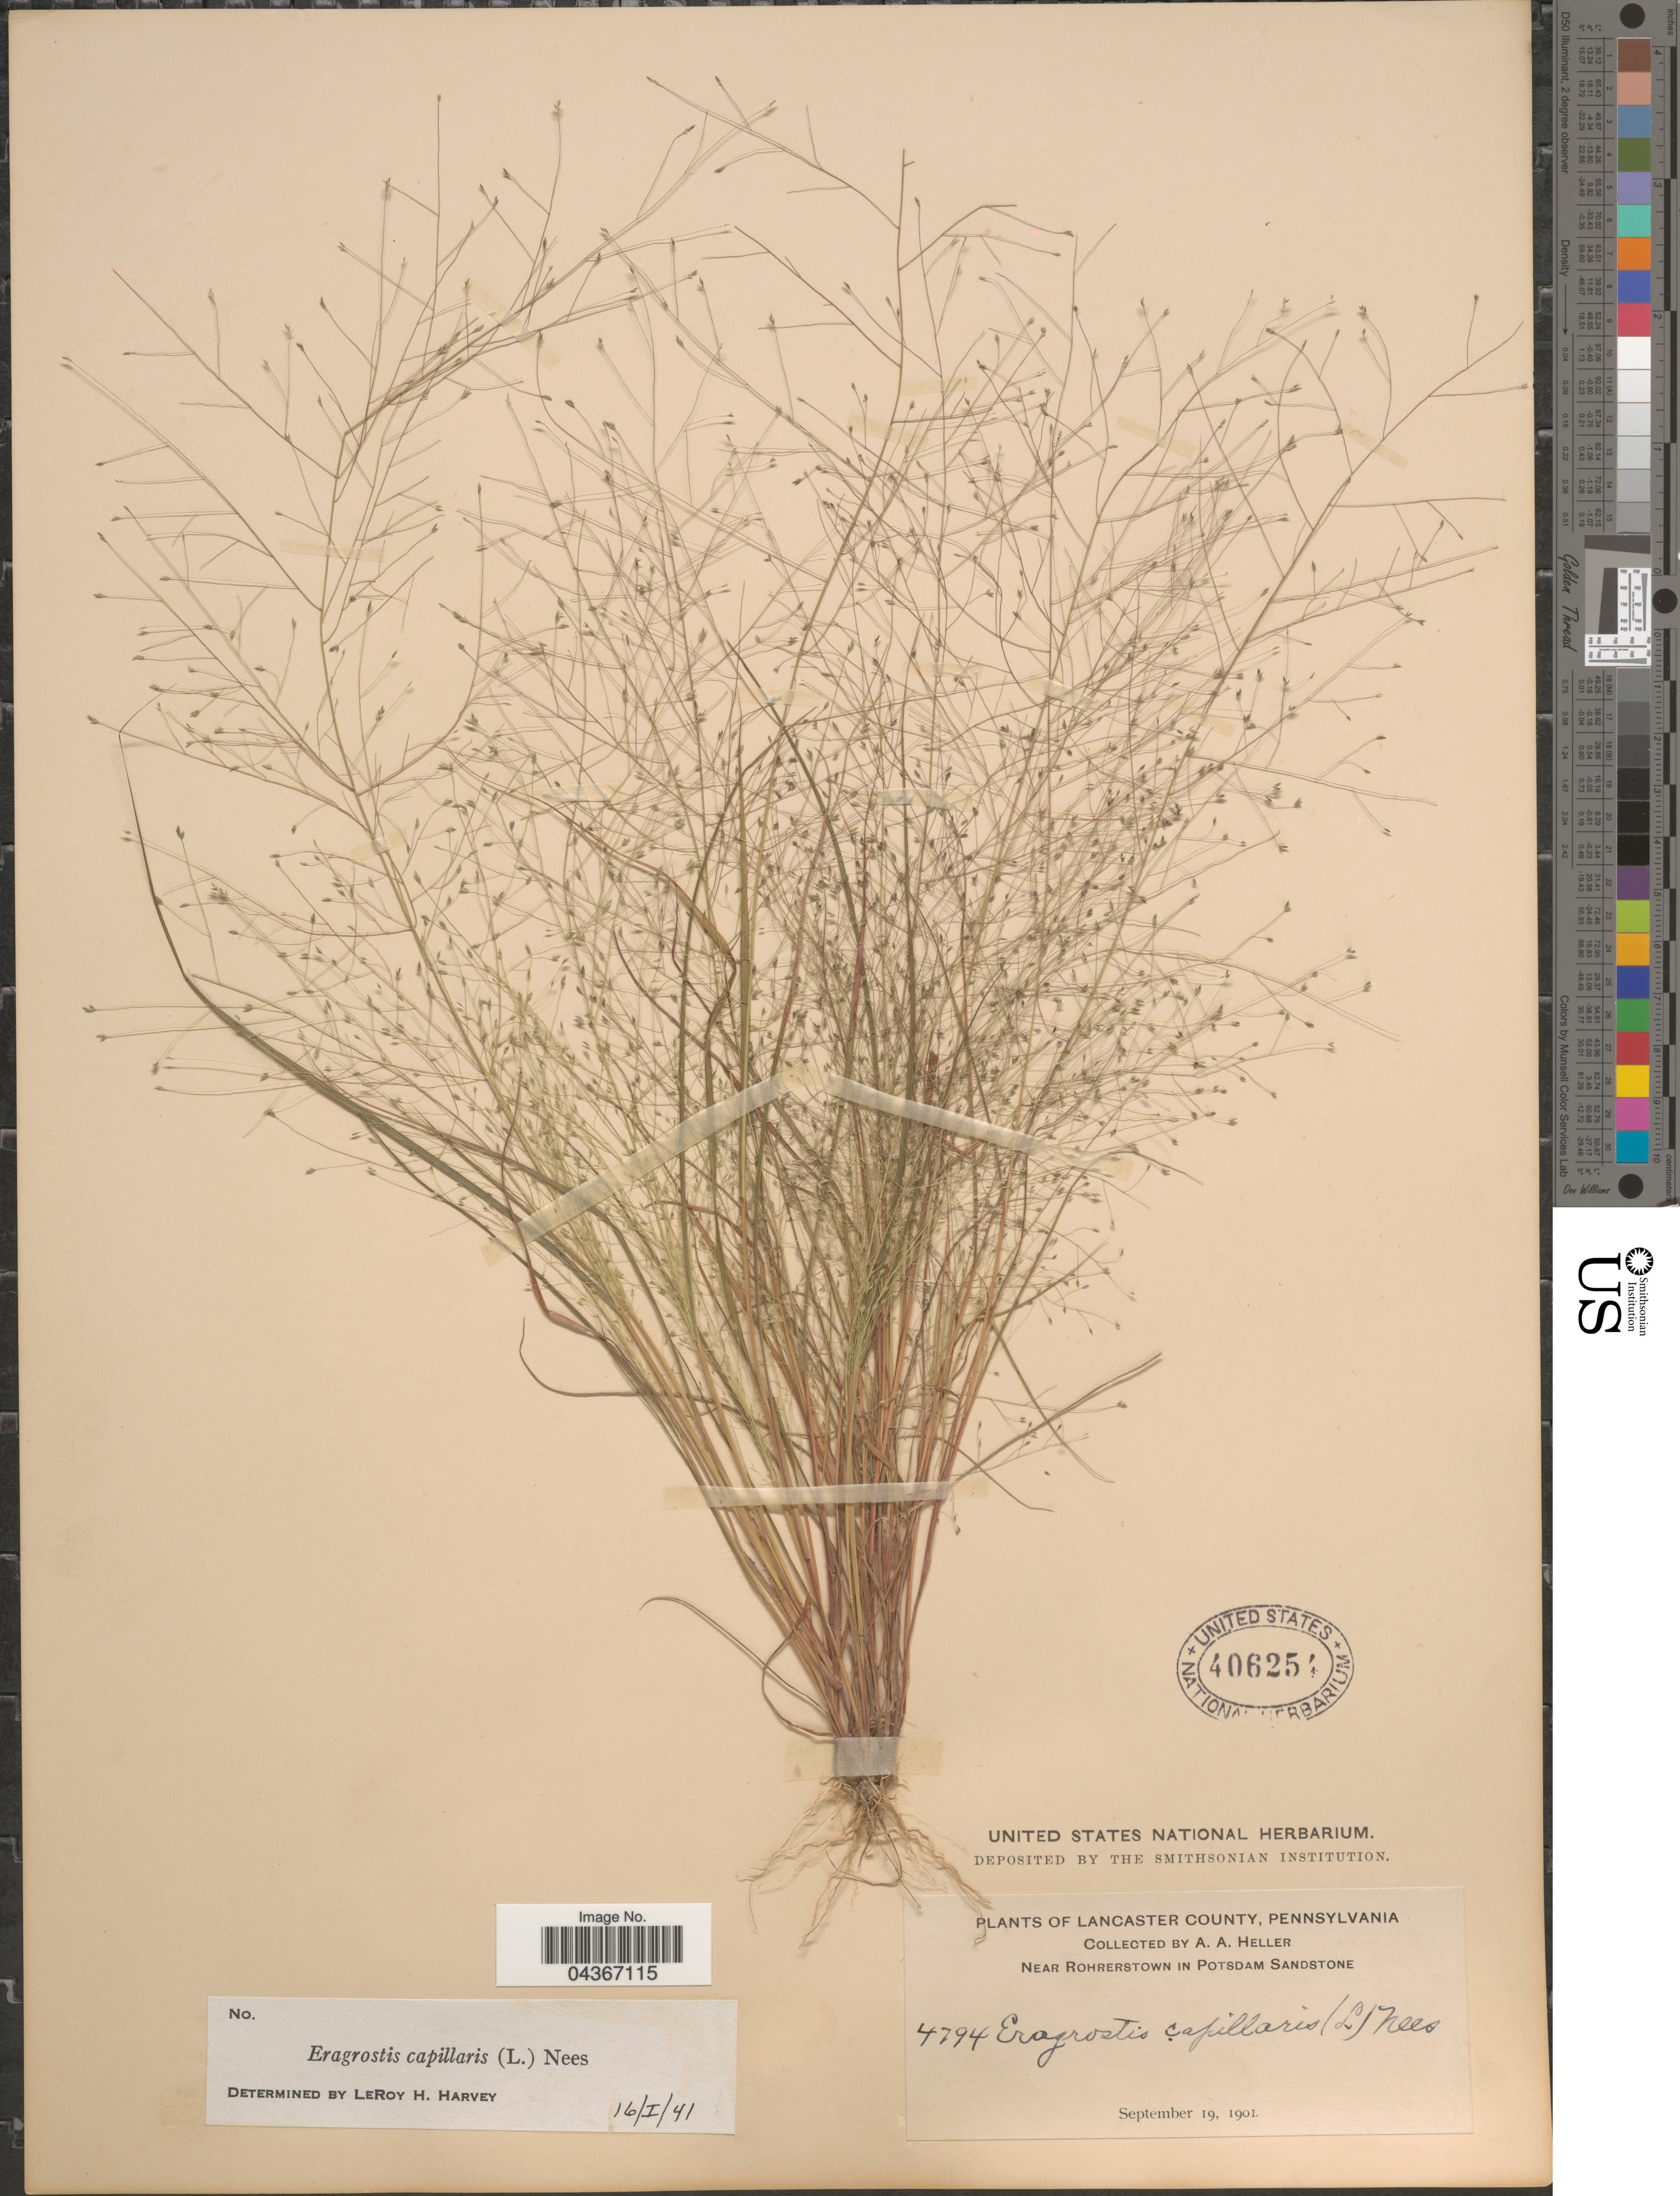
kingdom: Plantae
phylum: Tracheophyta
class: Liliopsida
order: Poales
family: Poaceae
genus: Eragrostis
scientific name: Eragrostis capillaris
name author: (L.) Nees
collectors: A. A. Heller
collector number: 4794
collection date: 1901-09-19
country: United States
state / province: Pennsylvania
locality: Lancaster County. Near Rohrerstown in Potsdam Sandstone.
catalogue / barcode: US 406254